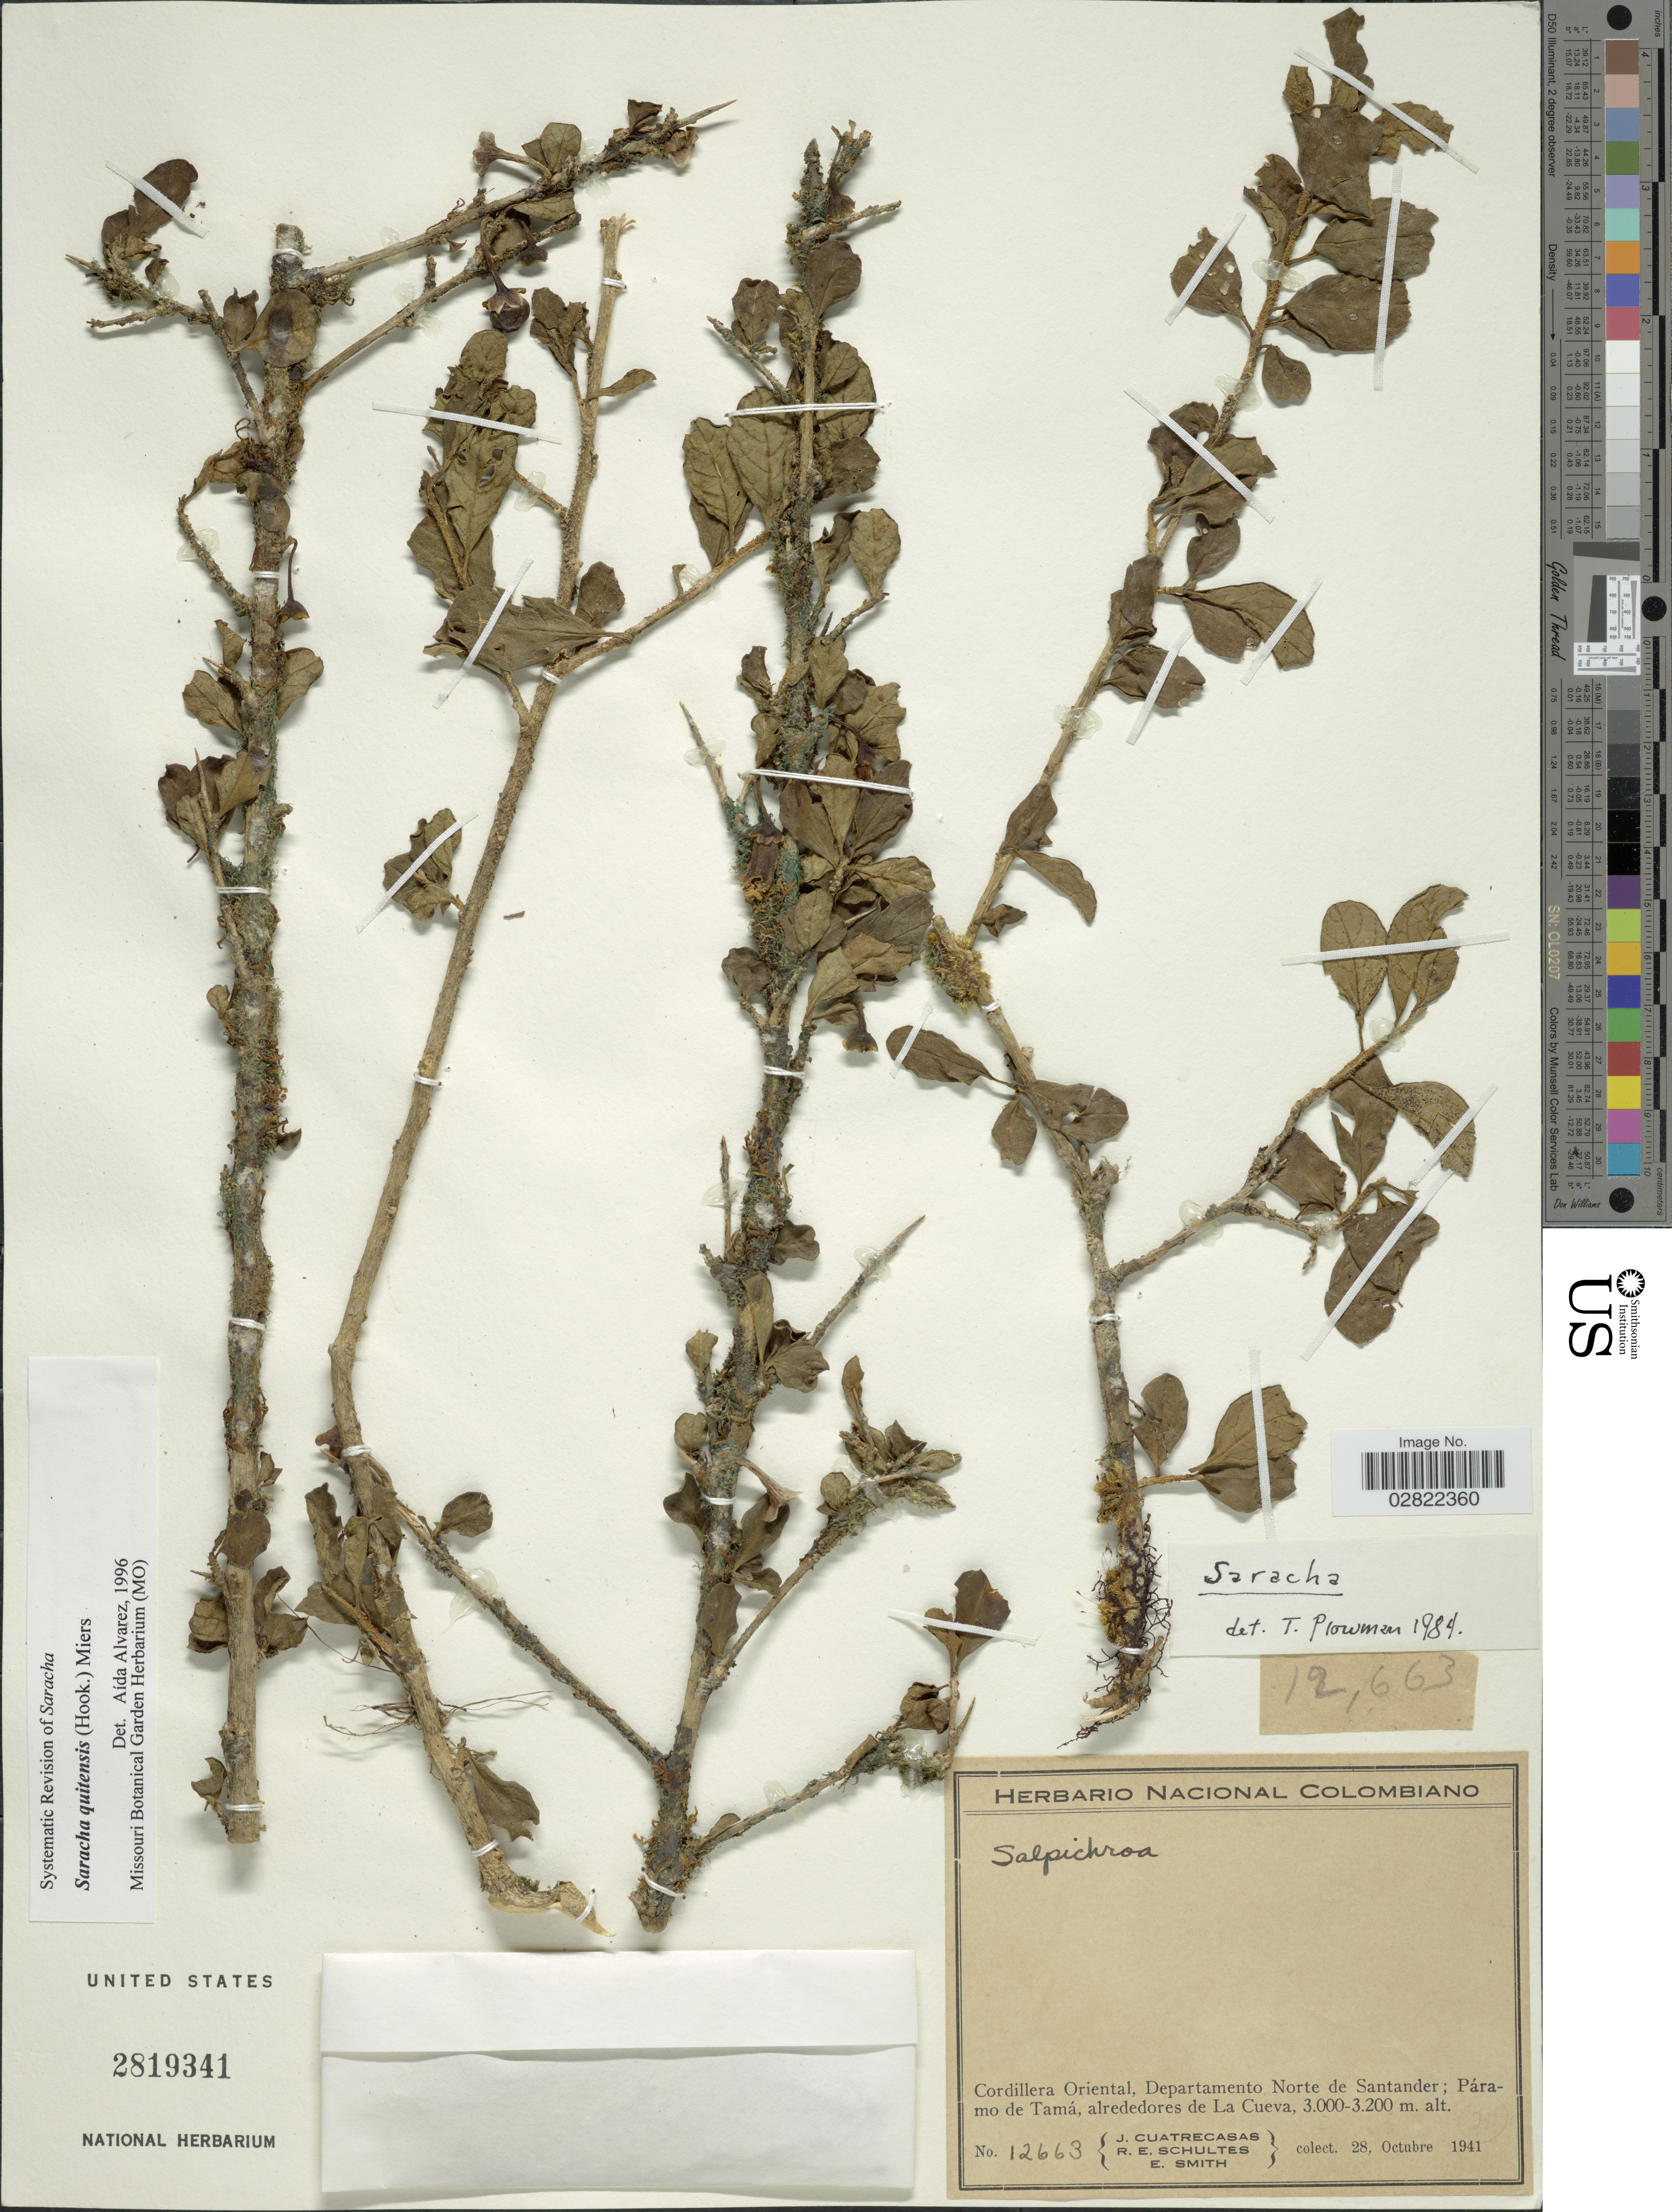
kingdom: Plantae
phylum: Tracheophyta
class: Magnoliopsida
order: Solanales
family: Solanaceae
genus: Saracha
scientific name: Saracha quitensis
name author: (Hook.) Miers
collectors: J. Cuatrecasas, R. E. Schultes & E. Smith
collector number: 12663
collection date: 1941-10-28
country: Colombia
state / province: Norte de Santander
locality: Cordillera Oriental, Departamento Norte de Santander; Páramo de Tamá, alrededores de La Cueva.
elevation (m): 3000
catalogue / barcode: US 2819341